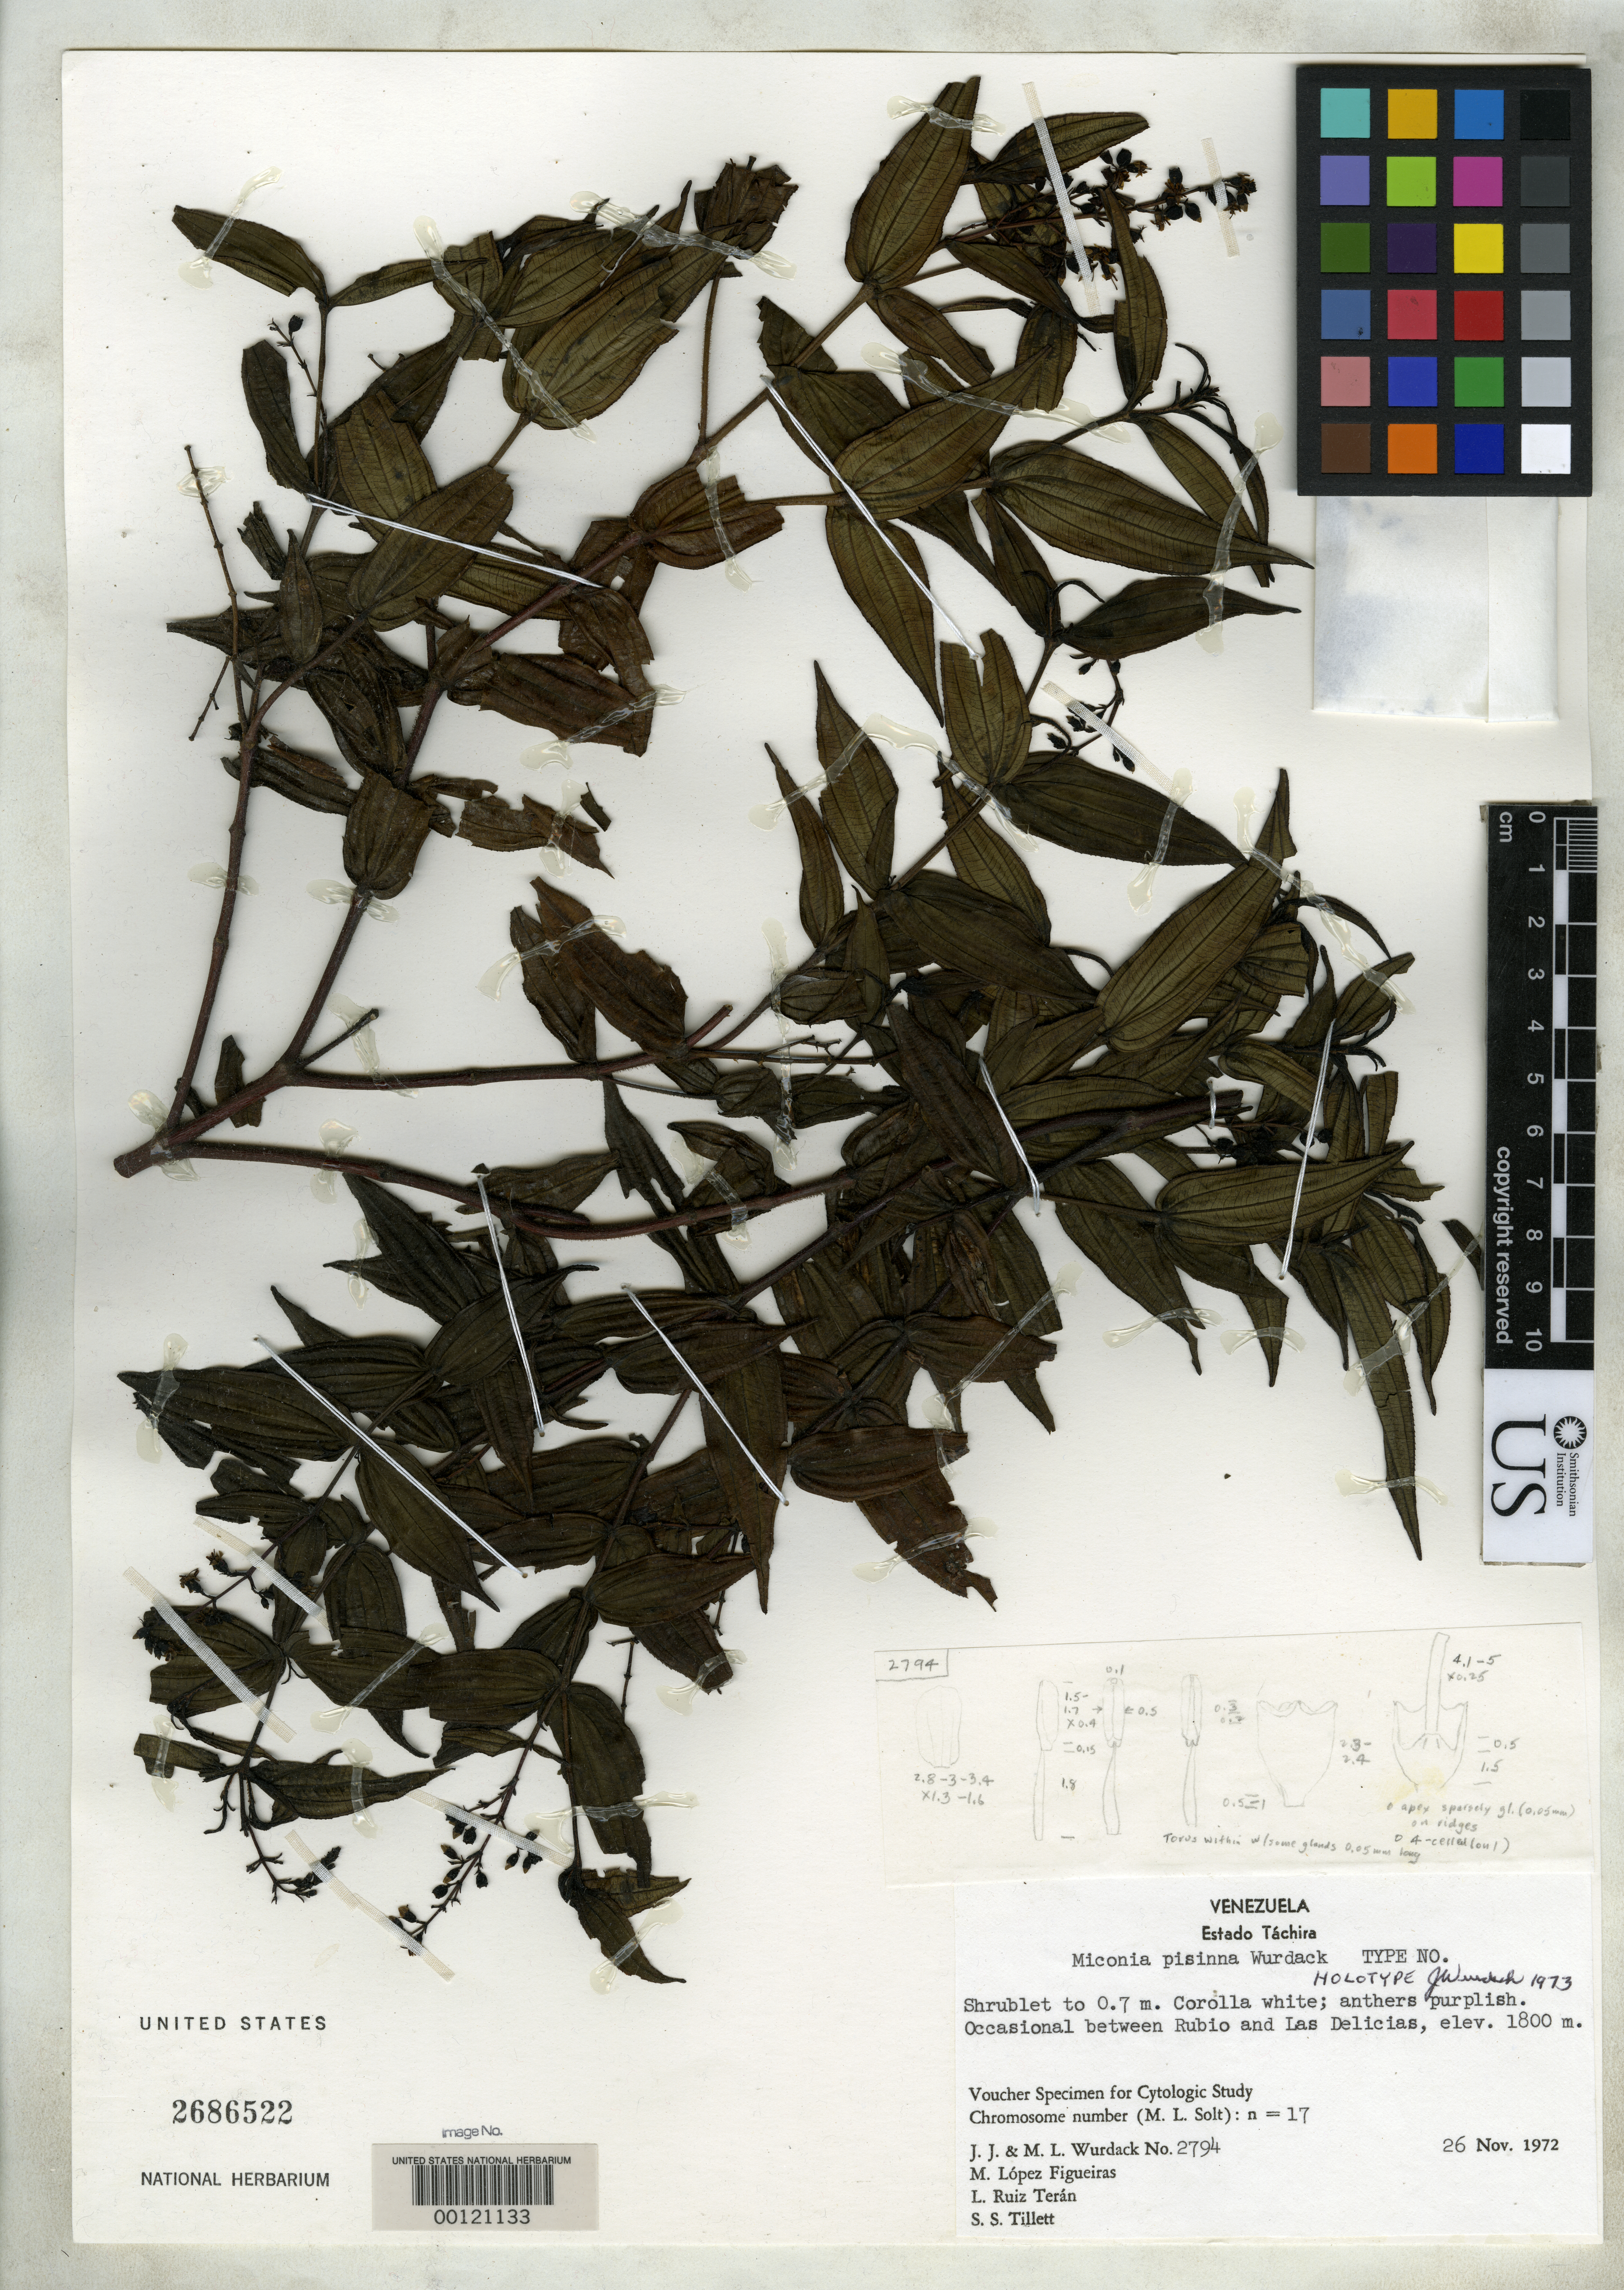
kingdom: Plantae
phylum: Tracheophyta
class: Magnoliopsida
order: Myrtales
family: Melastomataceae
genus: Miconia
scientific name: Miconia pisinna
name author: Wurdack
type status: Holotype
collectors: J. J. Wurdack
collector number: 2794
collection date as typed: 26 Nov 1972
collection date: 1972-11-26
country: Venezuela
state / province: Tachira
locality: Rubio-Las Delicias.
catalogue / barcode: US 2686522